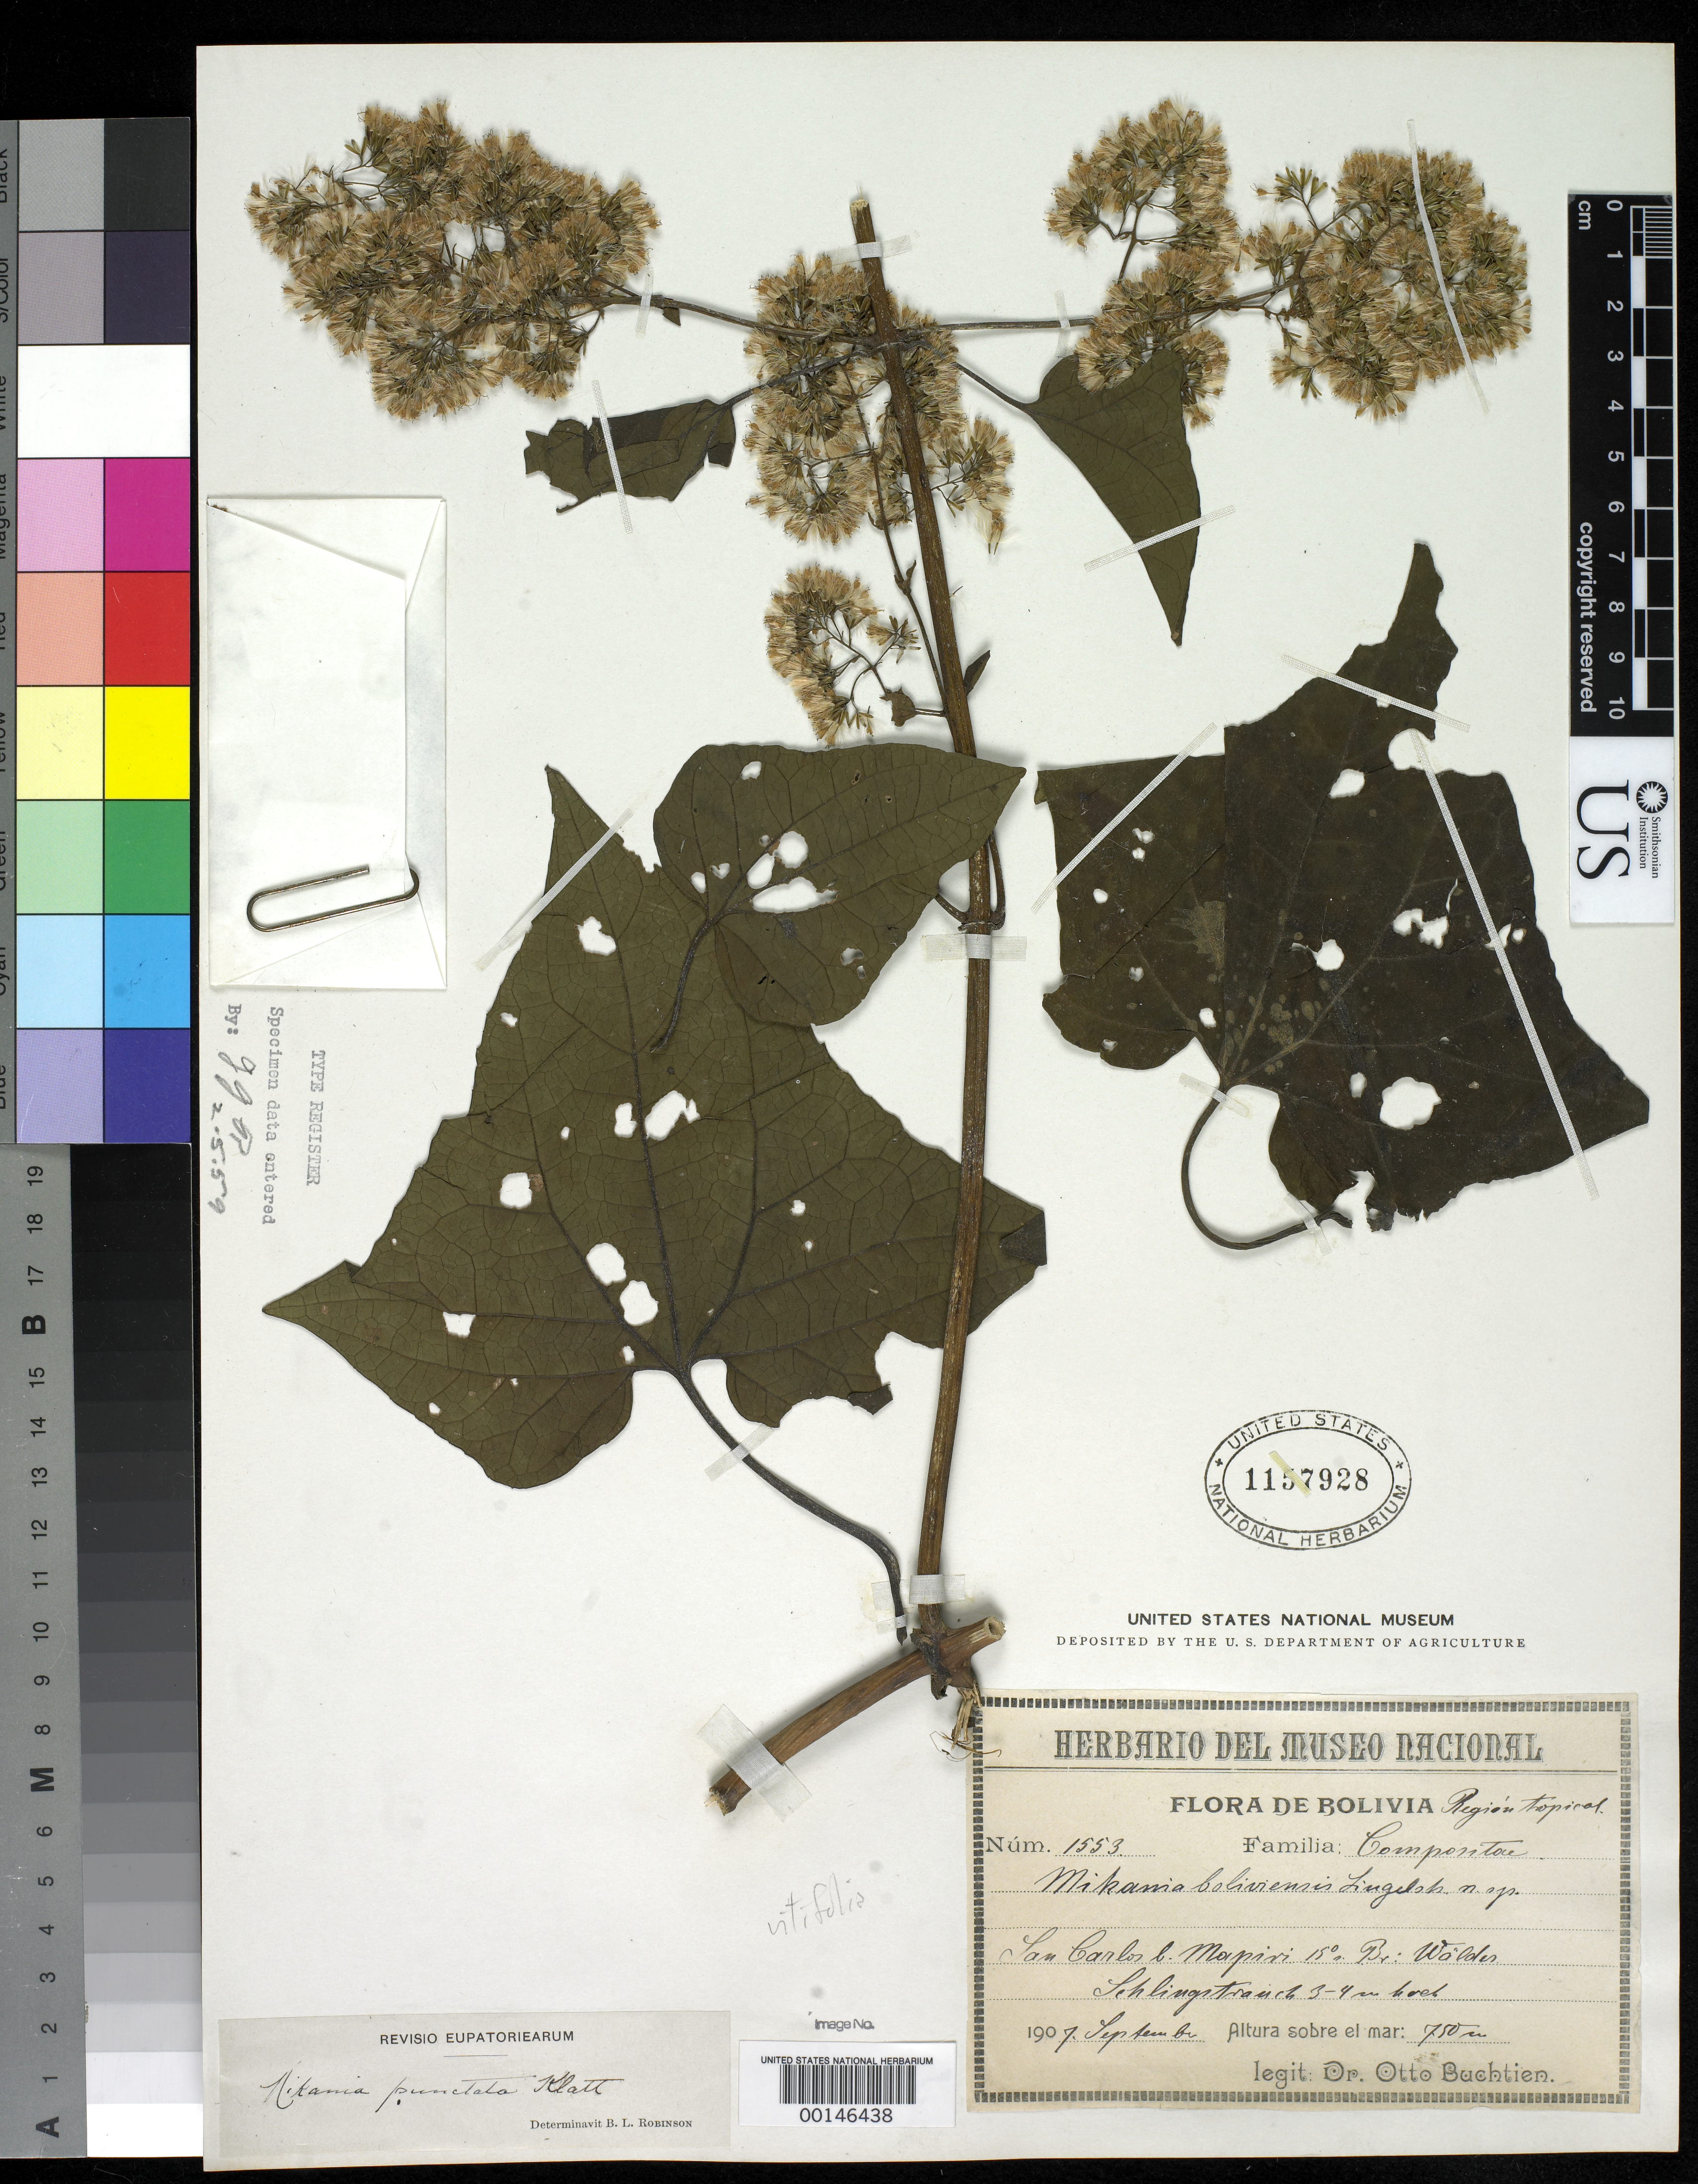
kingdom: Plantae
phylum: Tracheophyta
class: Magnoliopsida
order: Asterales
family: Asteraceae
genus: Mikania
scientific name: Mikania boliviensis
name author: Lingelsh.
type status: Isotype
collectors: O. Buchtien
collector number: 1553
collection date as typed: Sep 1907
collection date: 1907-09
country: Bolivia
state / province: La Paz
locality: Mapiri.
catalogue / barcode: US 1157928